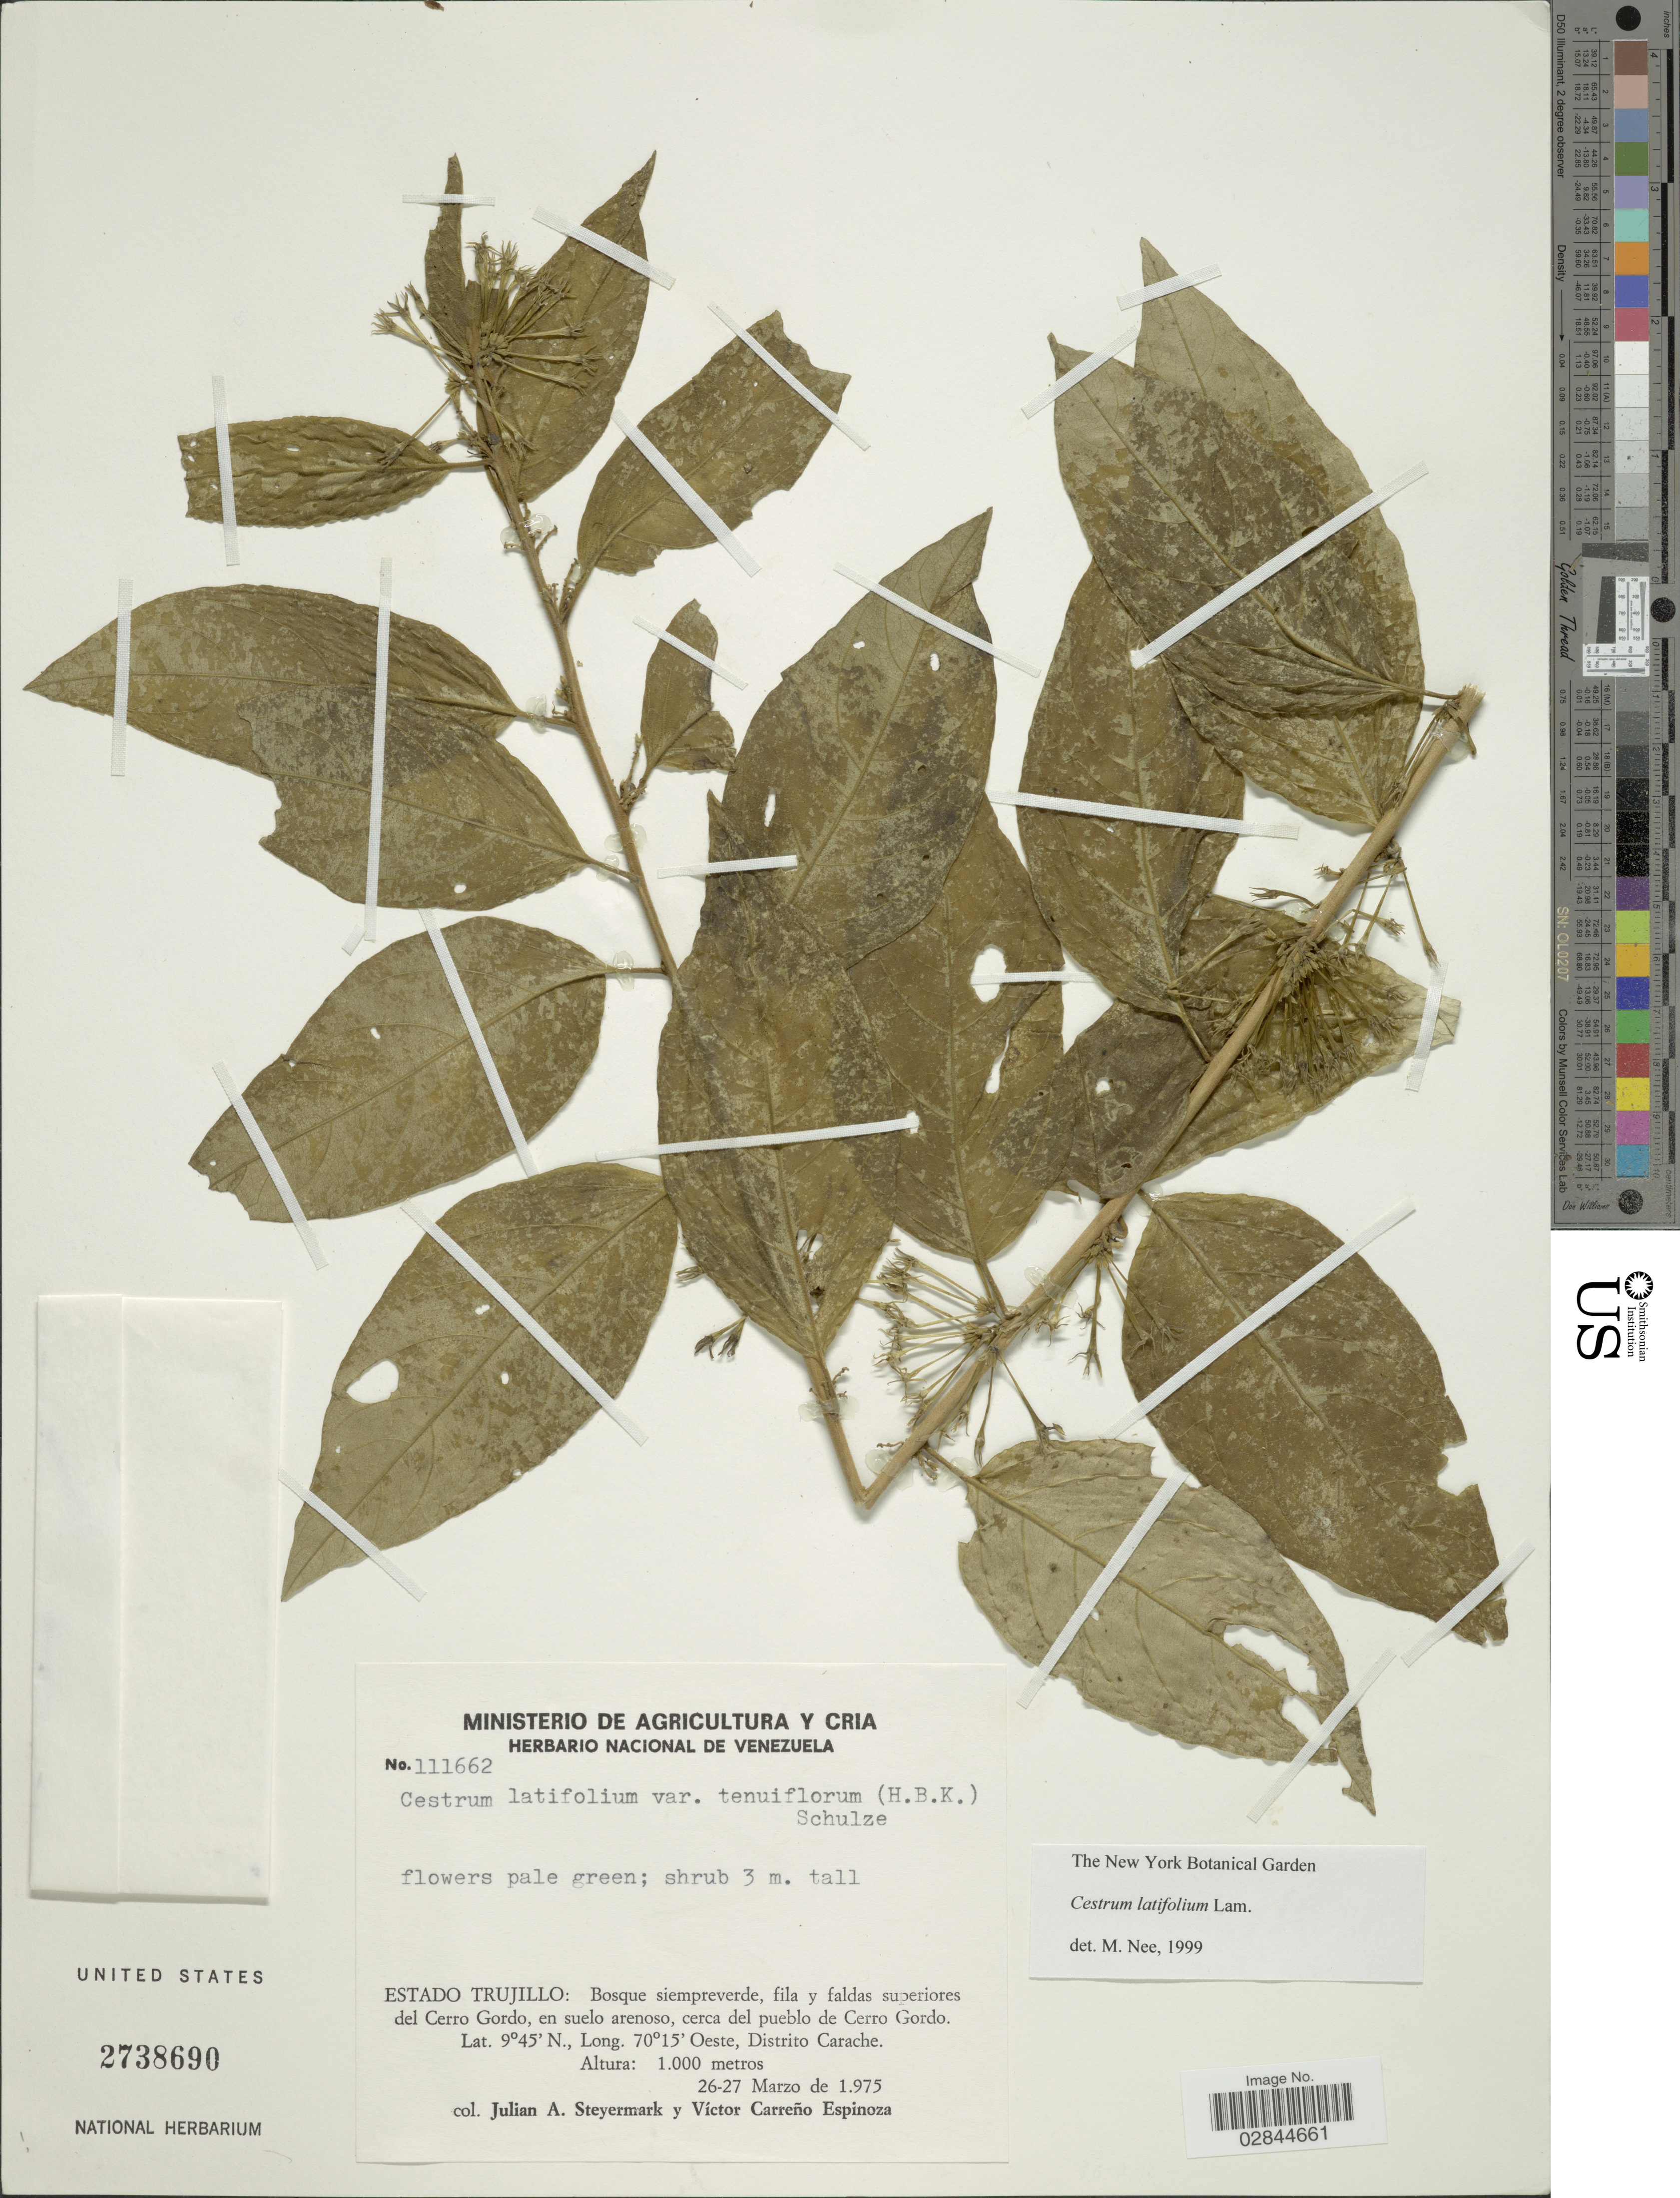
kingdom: Plantae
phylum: Tracheophyta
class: Magnoliopsida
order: Solanales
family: Solanaceae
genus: Cestrum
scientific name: Cestrum latifolium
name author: Lam.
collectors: J. Steyermark & V. Espinoza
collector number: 111662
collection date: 1975-03-26/1975-03-27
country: Venezuela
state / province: Trujillo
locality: Bosque siempreverde, fila y faldas superiores del Cerro Gordo, en suelo arenoso, cerca del pueblo de Cerro Gordo. Distrito Carache.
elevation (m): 1000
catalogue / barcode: US 2738690